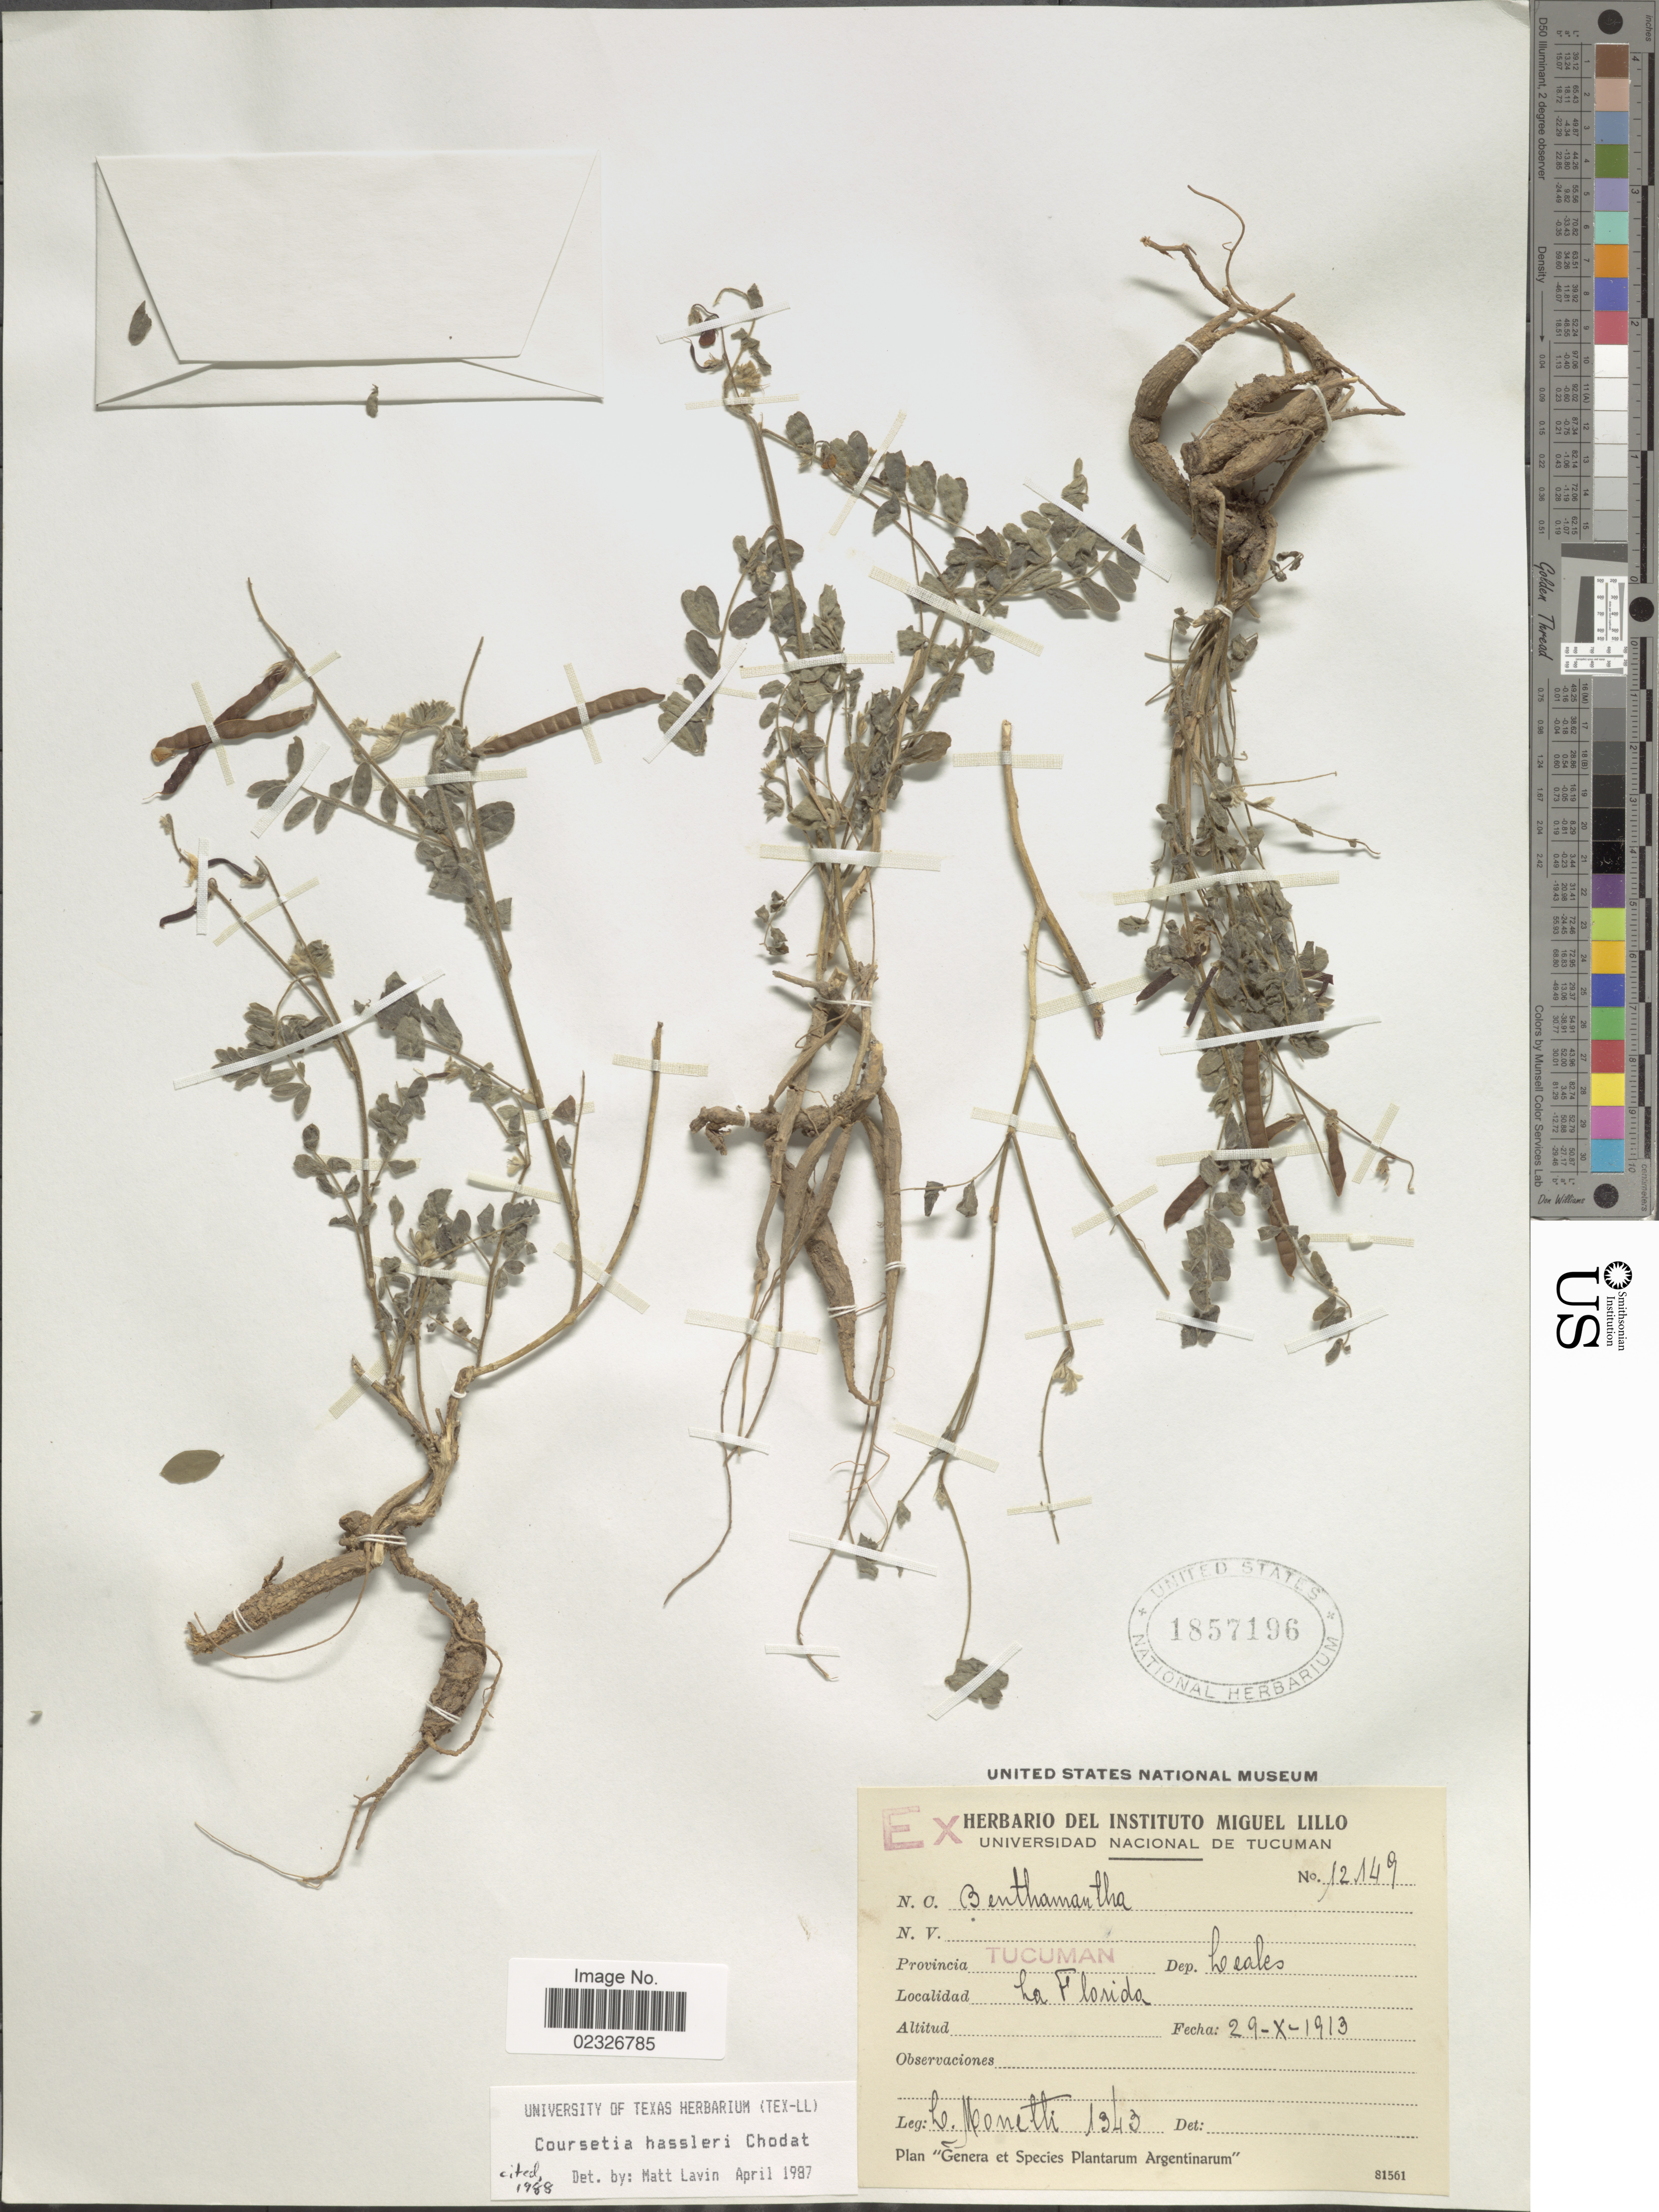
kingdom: Plantae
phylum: Tracheophyta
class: Magnoliopsida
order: Fabales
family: Fabaceae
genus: Coursetia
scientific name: Coursetia hassleri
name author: Chodat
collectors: C. Monetti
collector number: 1343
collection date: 1913-10-29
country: Argentina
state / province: Tucuman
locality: Provincia Tucuman. Dep. Leales. La Florida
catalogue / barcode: US 1857196